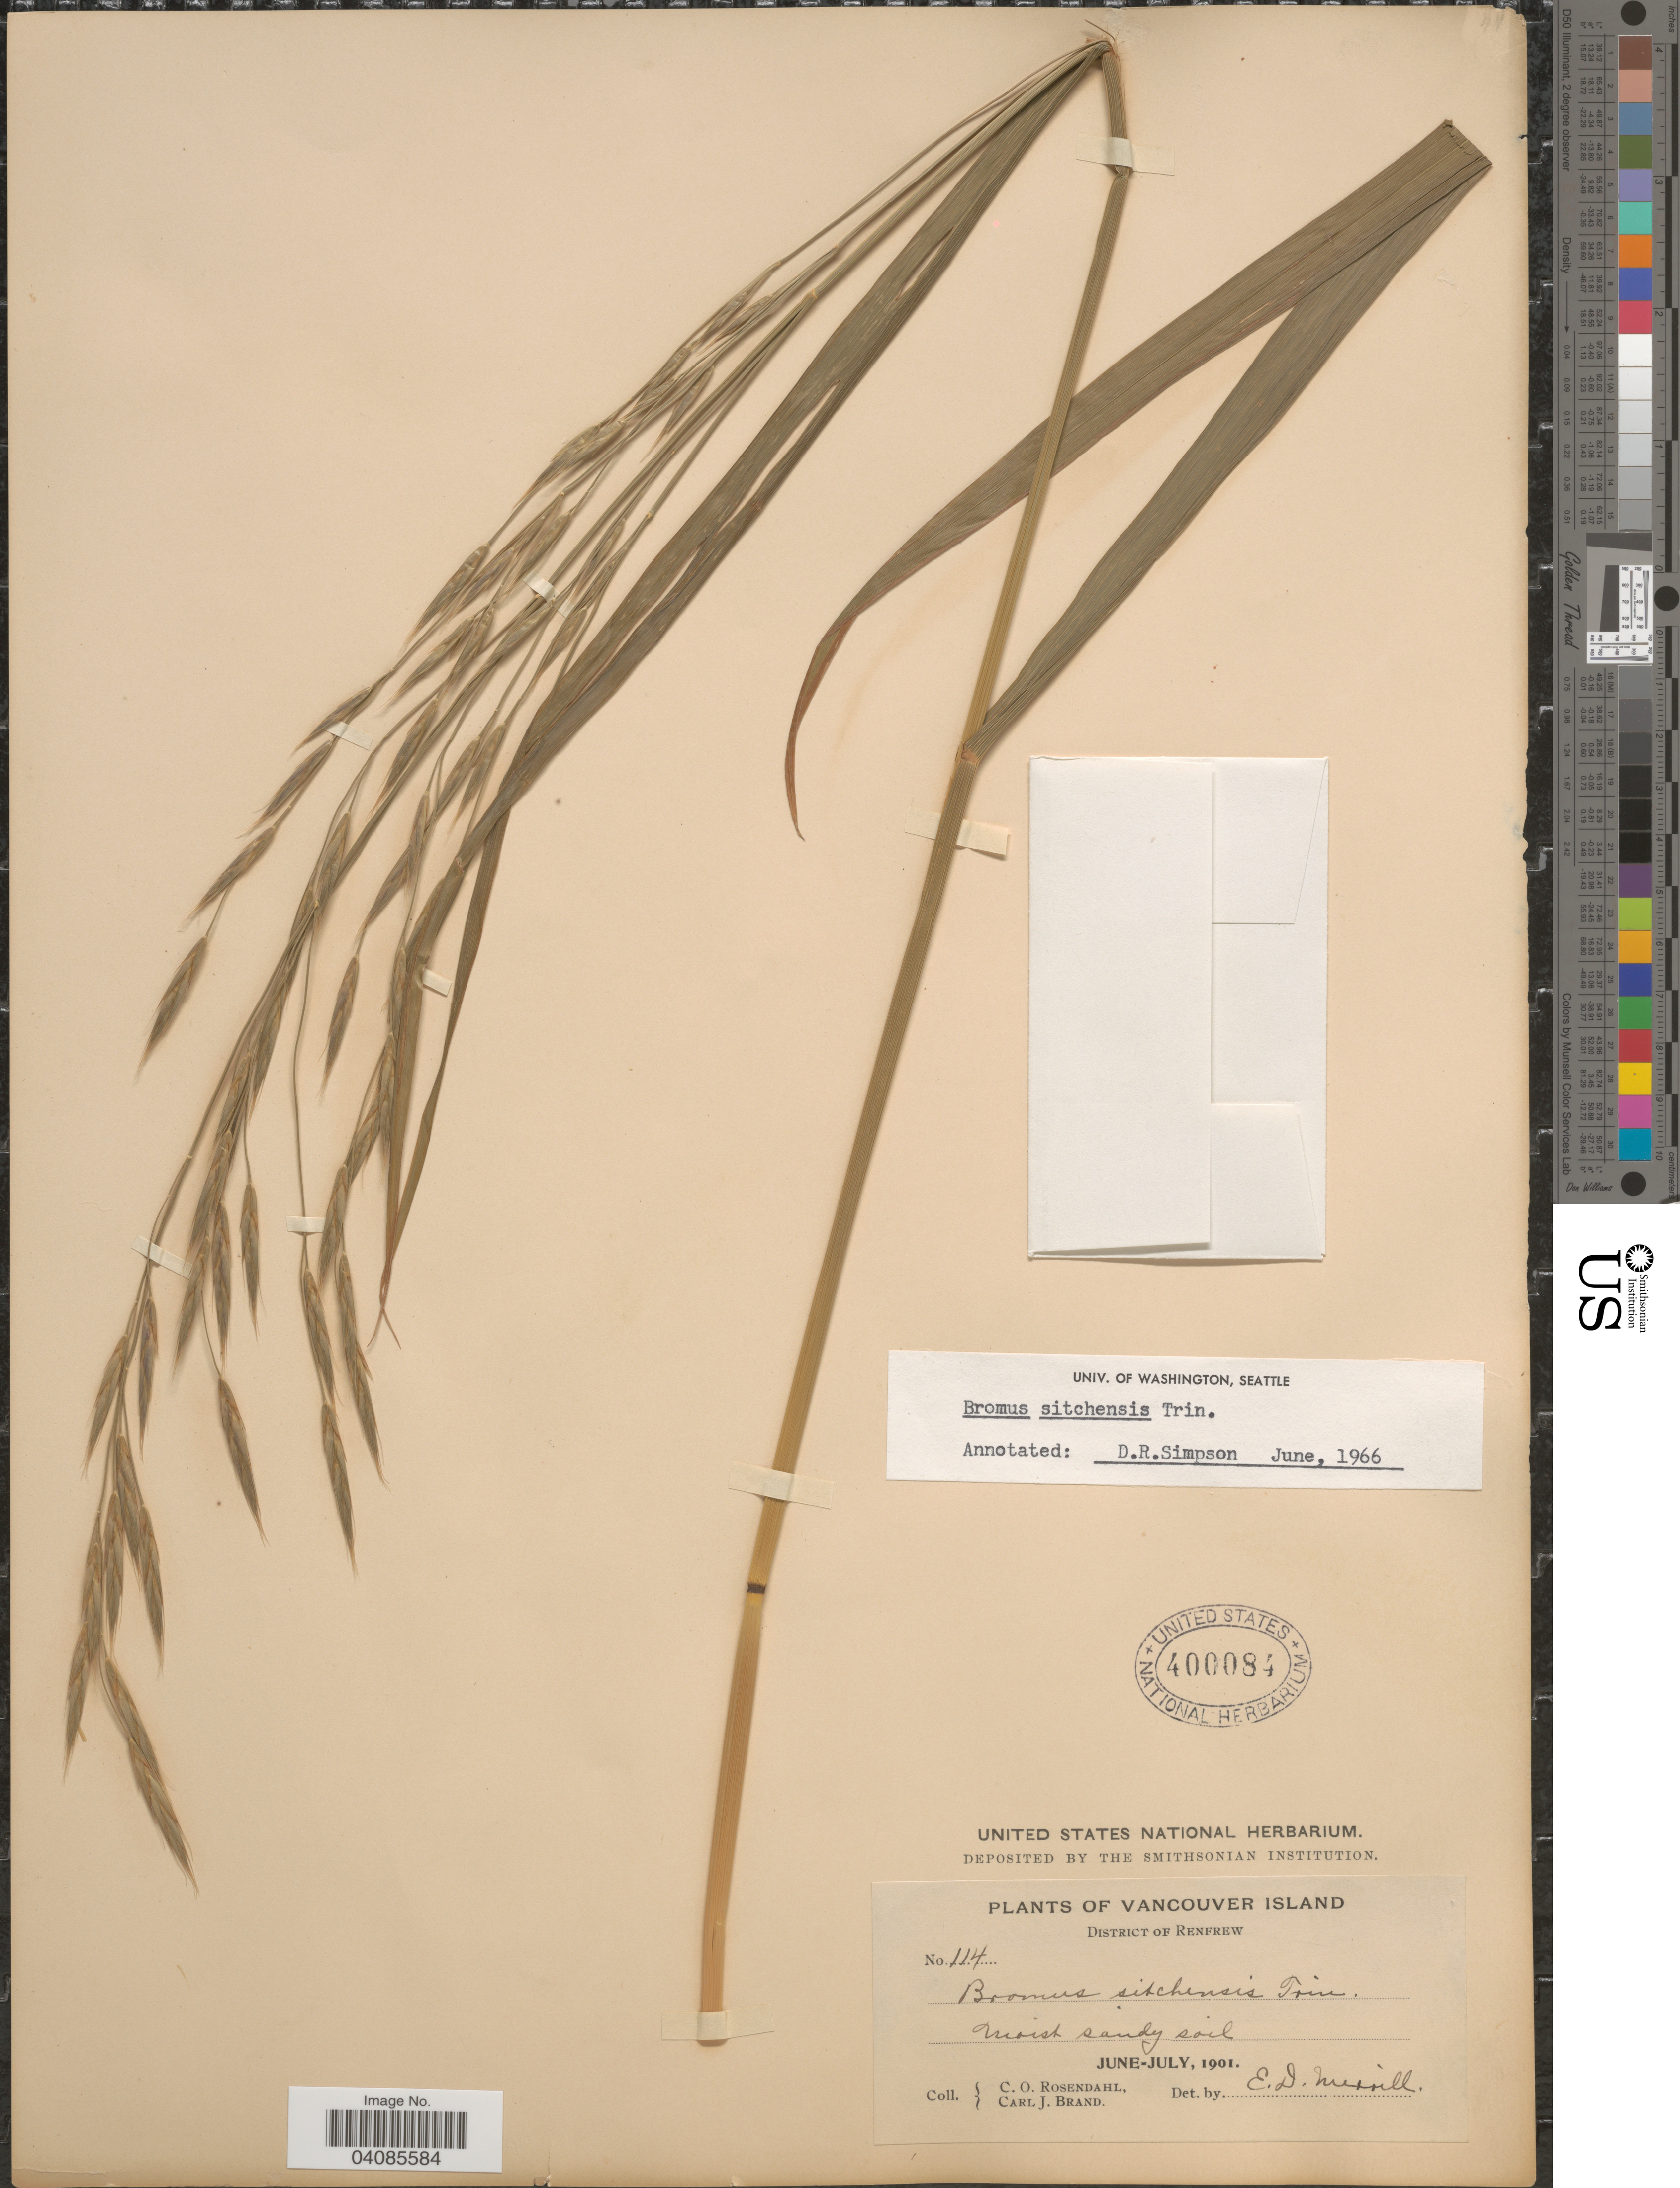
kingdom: Plantae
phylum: Tracheophyta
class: Liliopsida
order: Poales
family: Poaceae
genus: Bromus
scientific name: Bromus sitchensis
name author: Trin. in Bong.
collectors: C. O. Rosendahl & C. J. Brand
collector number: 114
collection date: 1901-06/1901-07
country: Canada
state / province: British Columbia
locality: Vancouver Island. District of Renfrew.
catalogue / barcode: US 400084